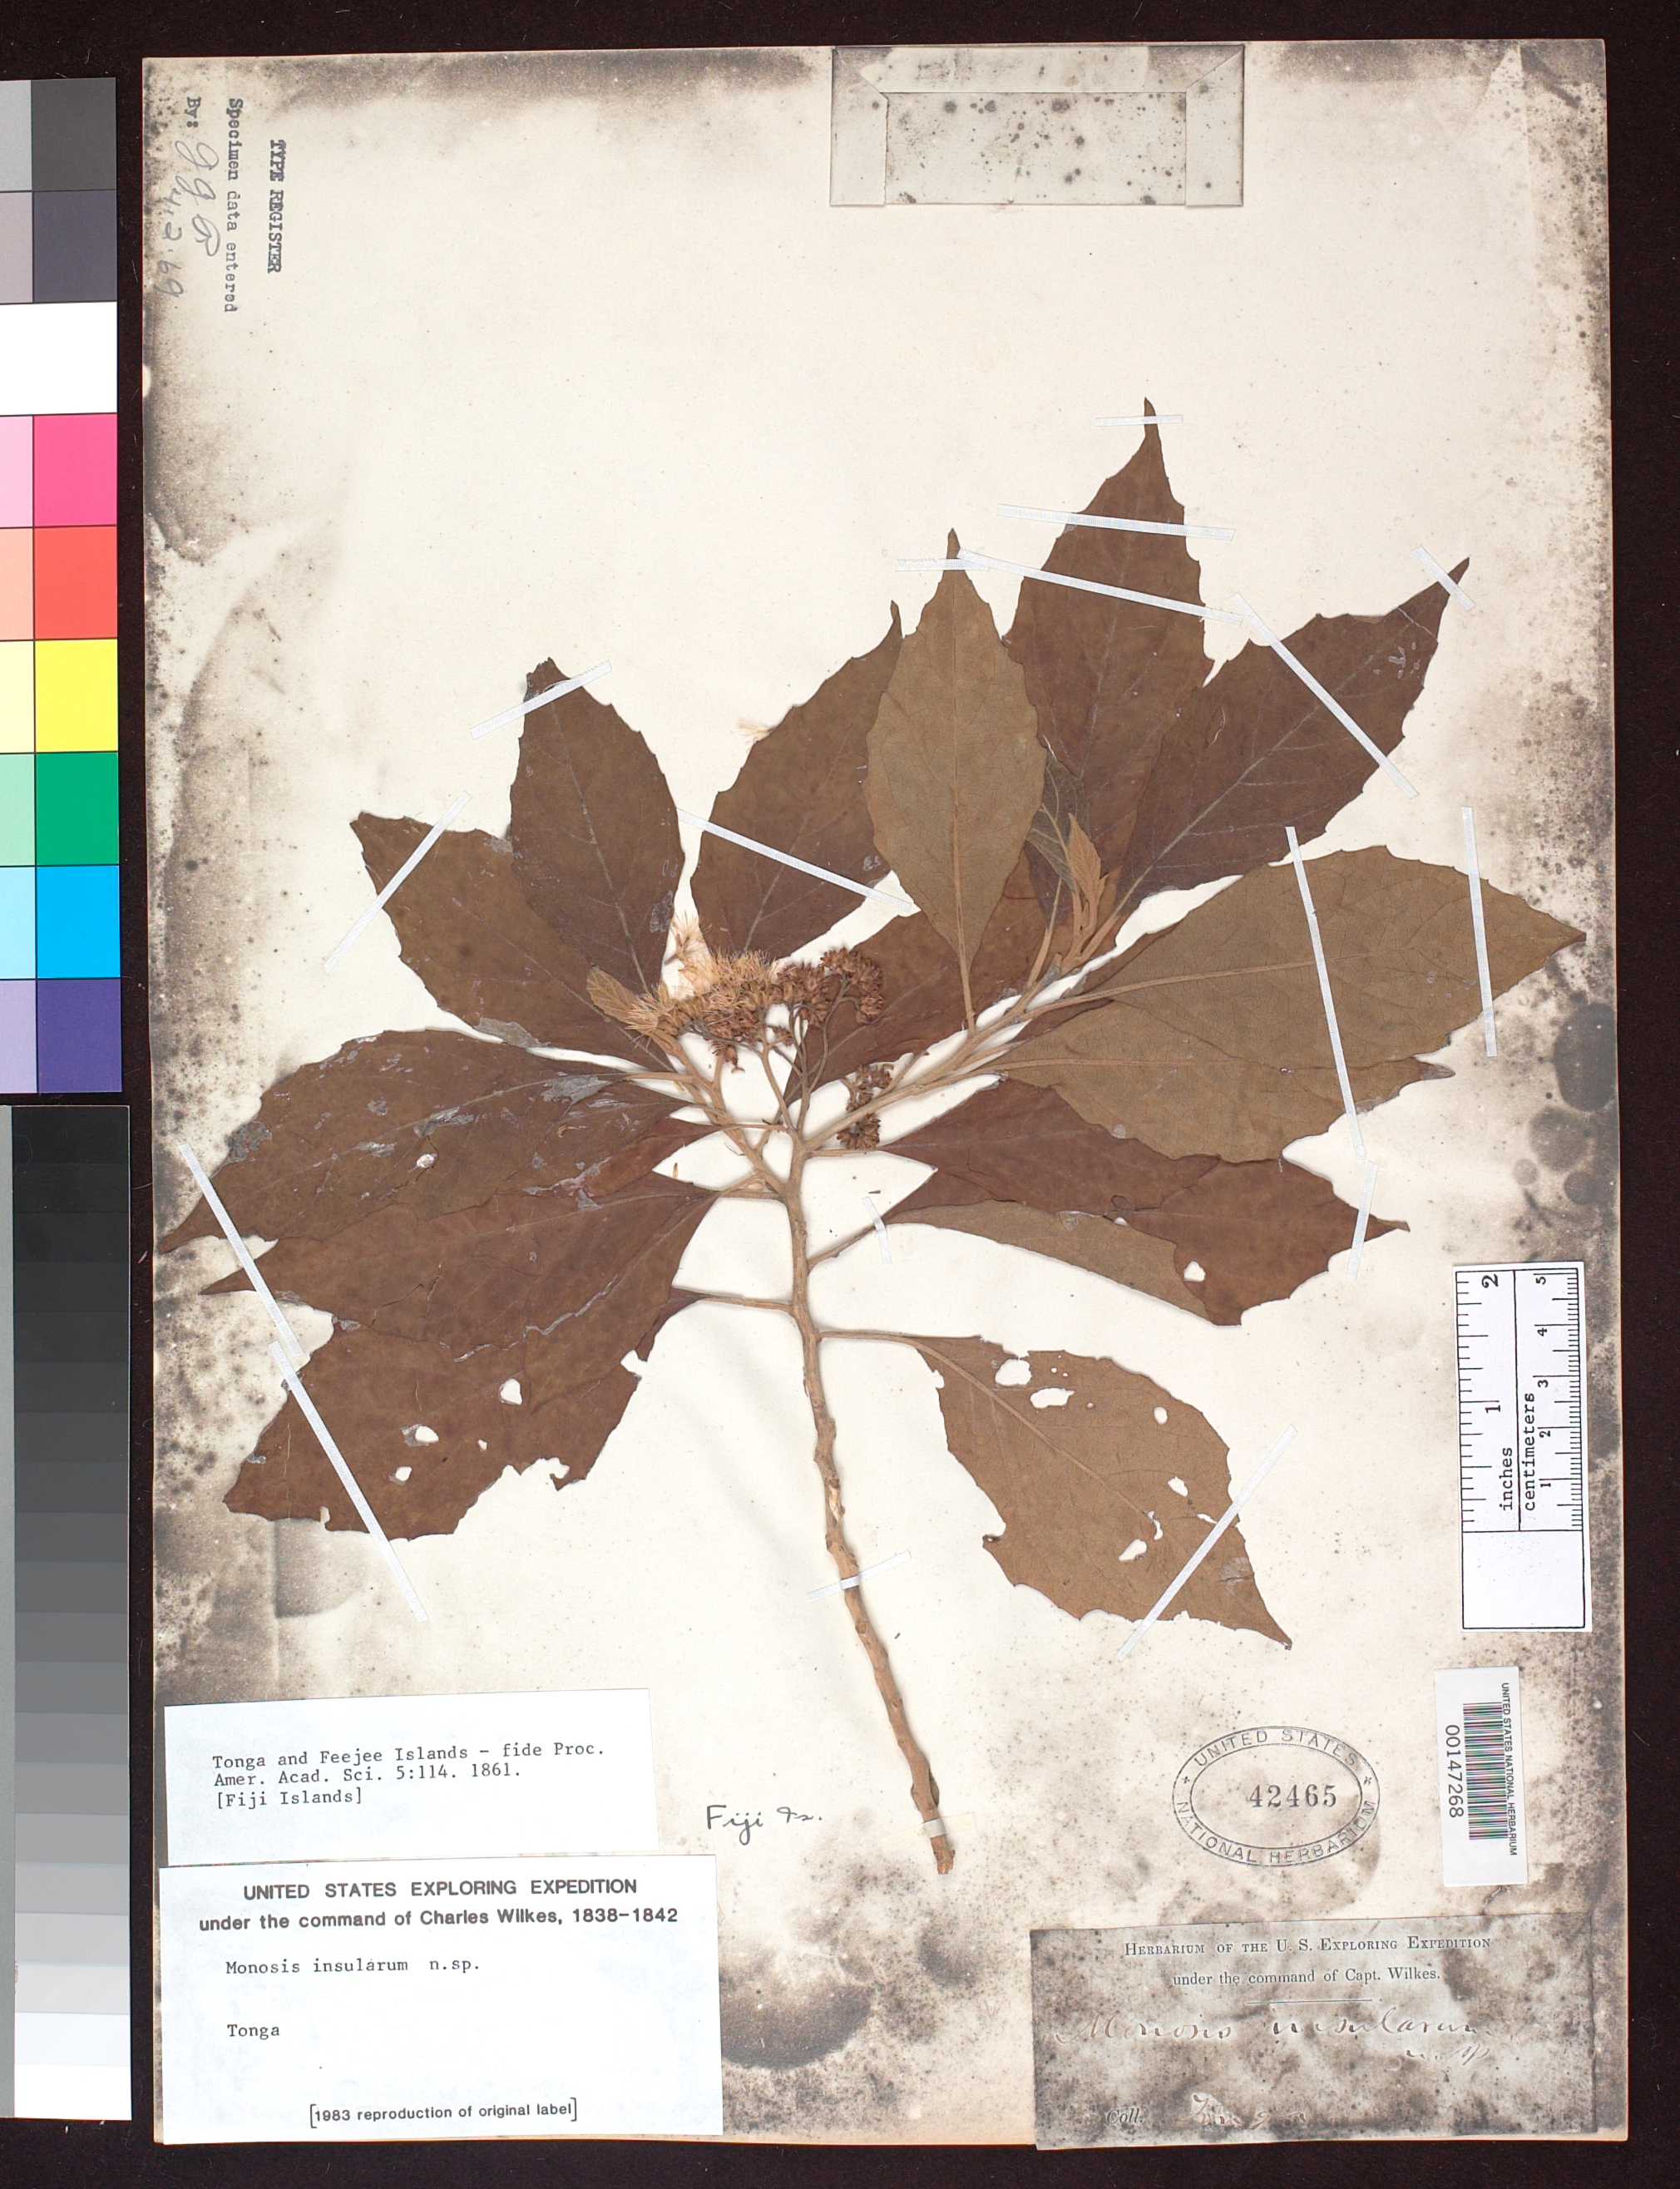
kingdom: Plantae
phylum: Tracheophyta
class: Magnoliopsida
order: Asterales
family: Asteraceae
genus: Monosis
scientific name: Monosis insularum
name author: A. Gray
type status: Isosyntype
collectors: Wilkes Explor. Exped.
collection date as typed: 1838 to -- --- 1842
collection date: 1838/1842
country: Fiji / Tonga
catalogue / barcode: US 42465